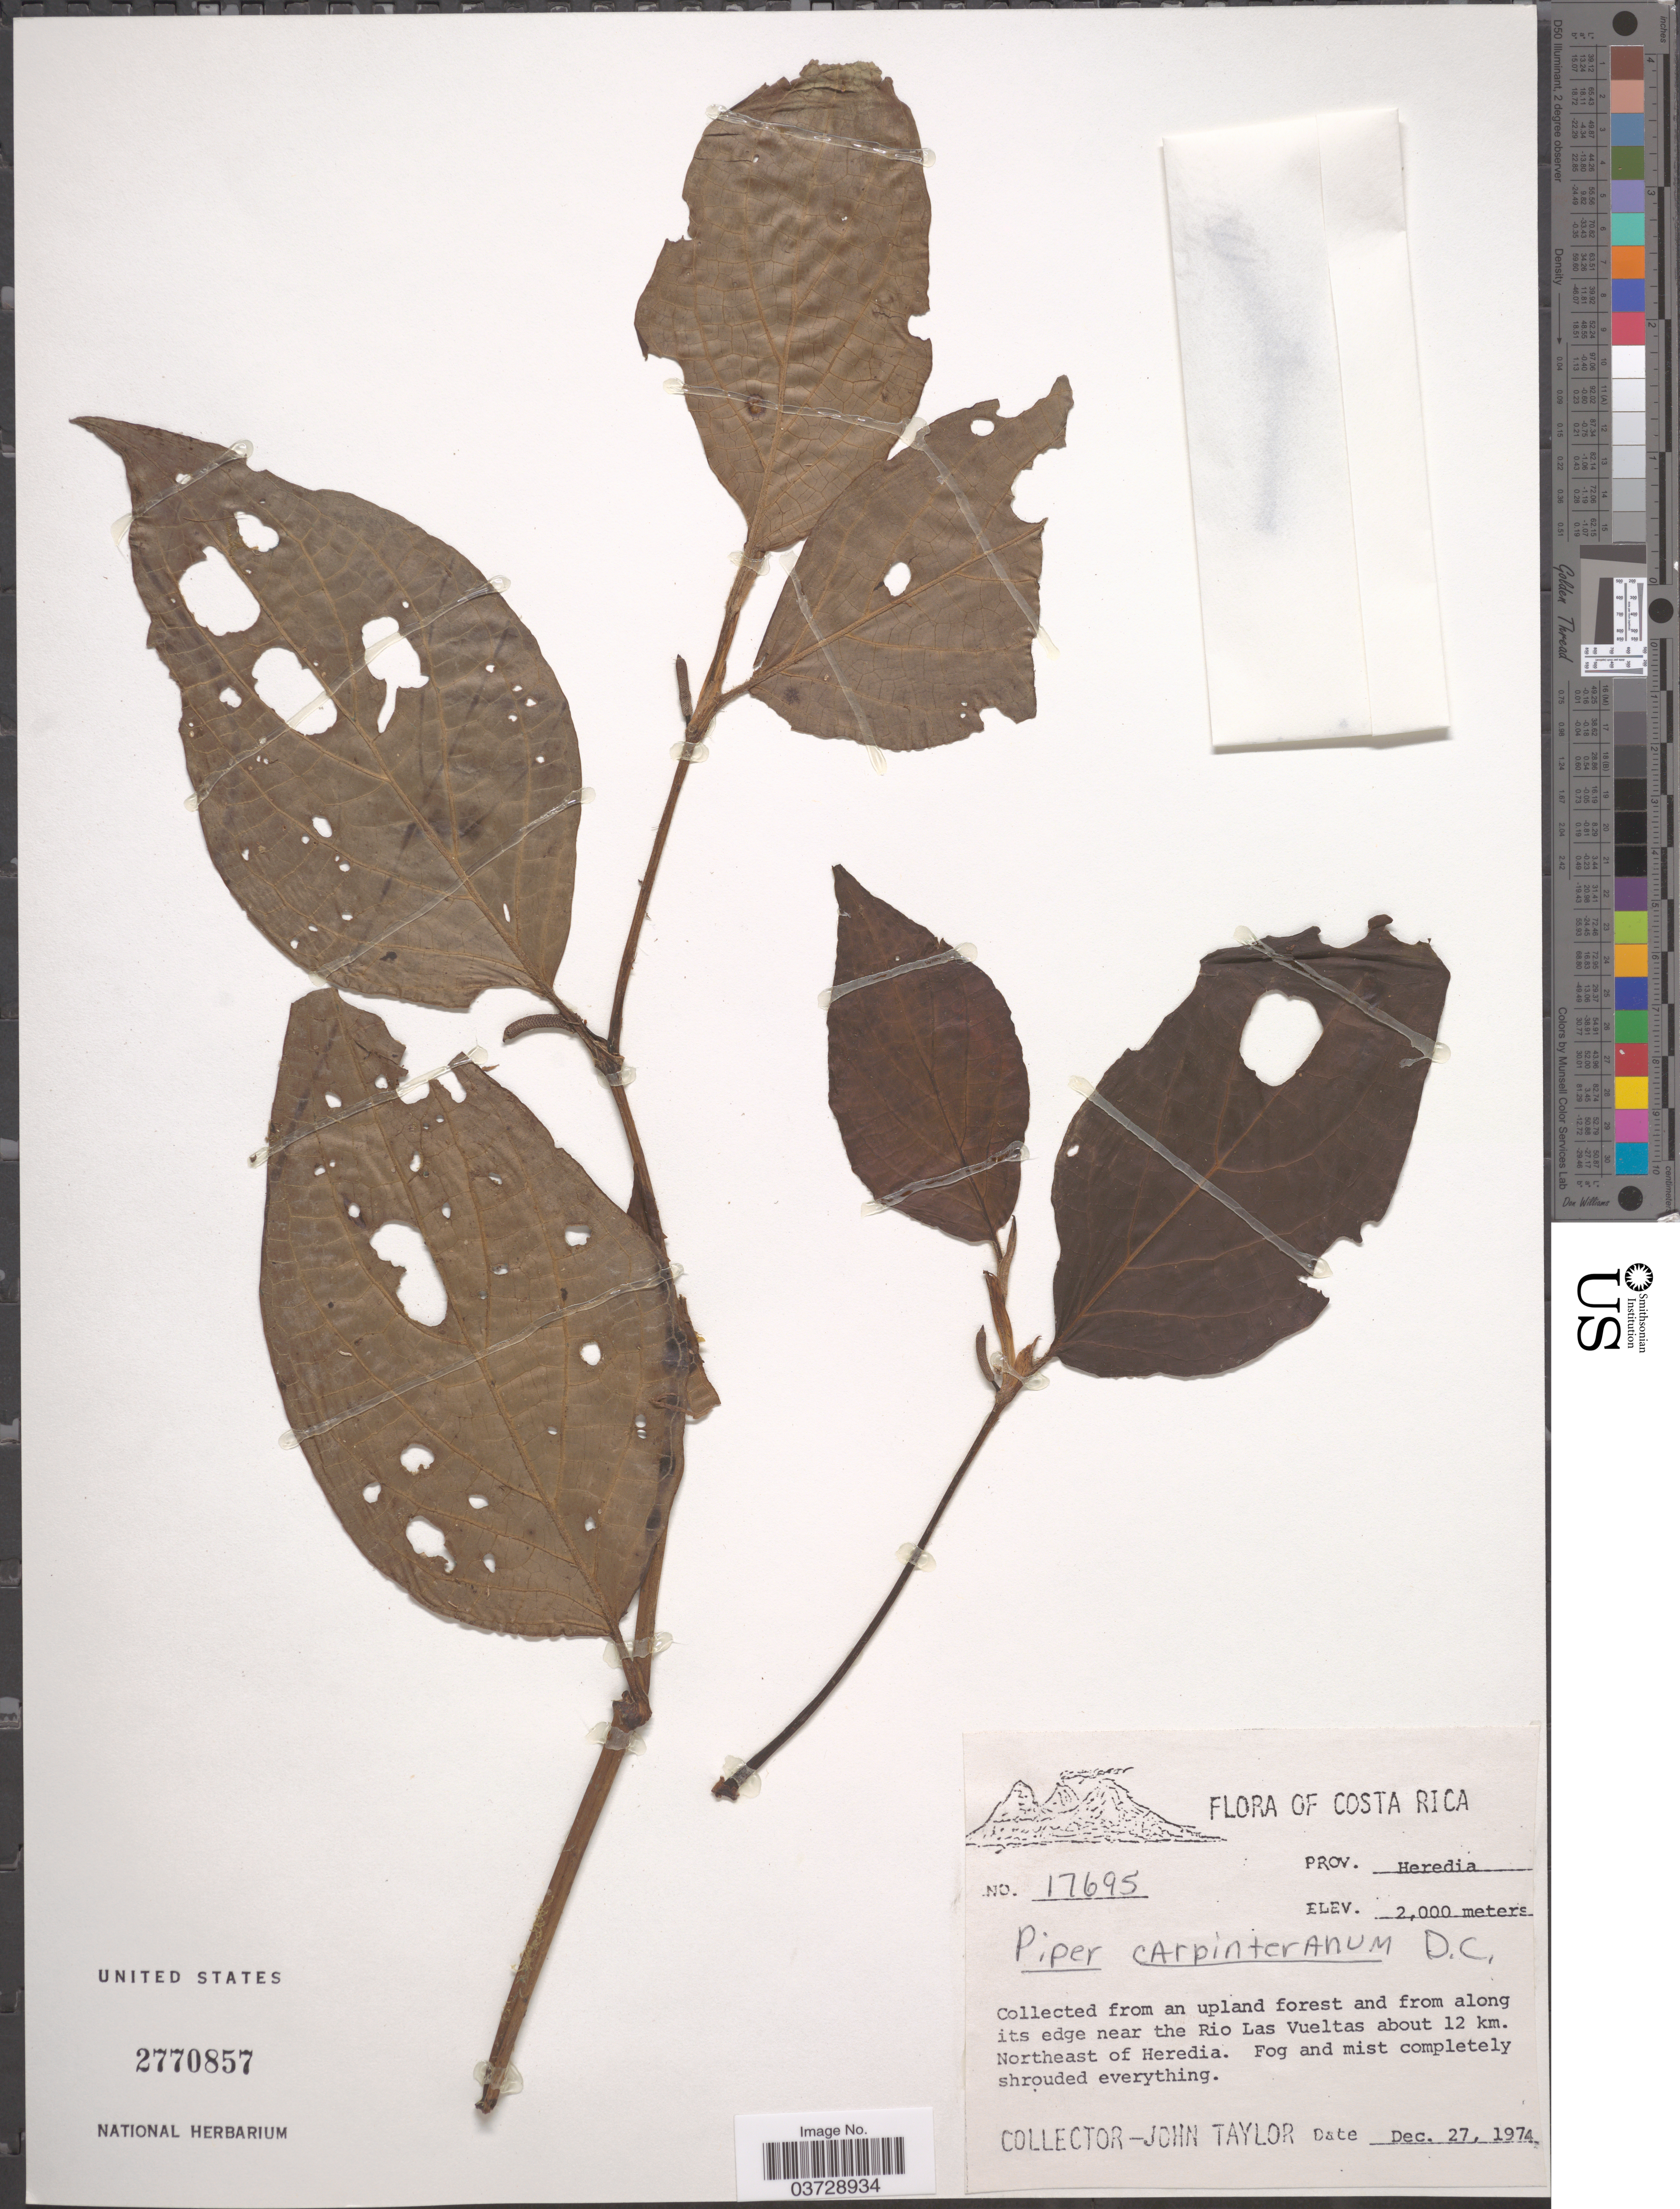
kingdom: Plantae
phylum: Tracheophyta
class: Magnoliopsida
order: Piperales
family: Piperaceae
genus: Piper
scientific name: Piper carpinteranum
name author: C. DC.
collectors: J. Taylor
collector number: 17695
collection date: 1974-12-27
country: Costa Rica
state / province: Heredia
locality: From an upland forest and from along its edge near the Rio Las Vueltas about 12 km. Northeast of Heredia.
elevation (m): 2000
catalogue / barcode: US 2770857